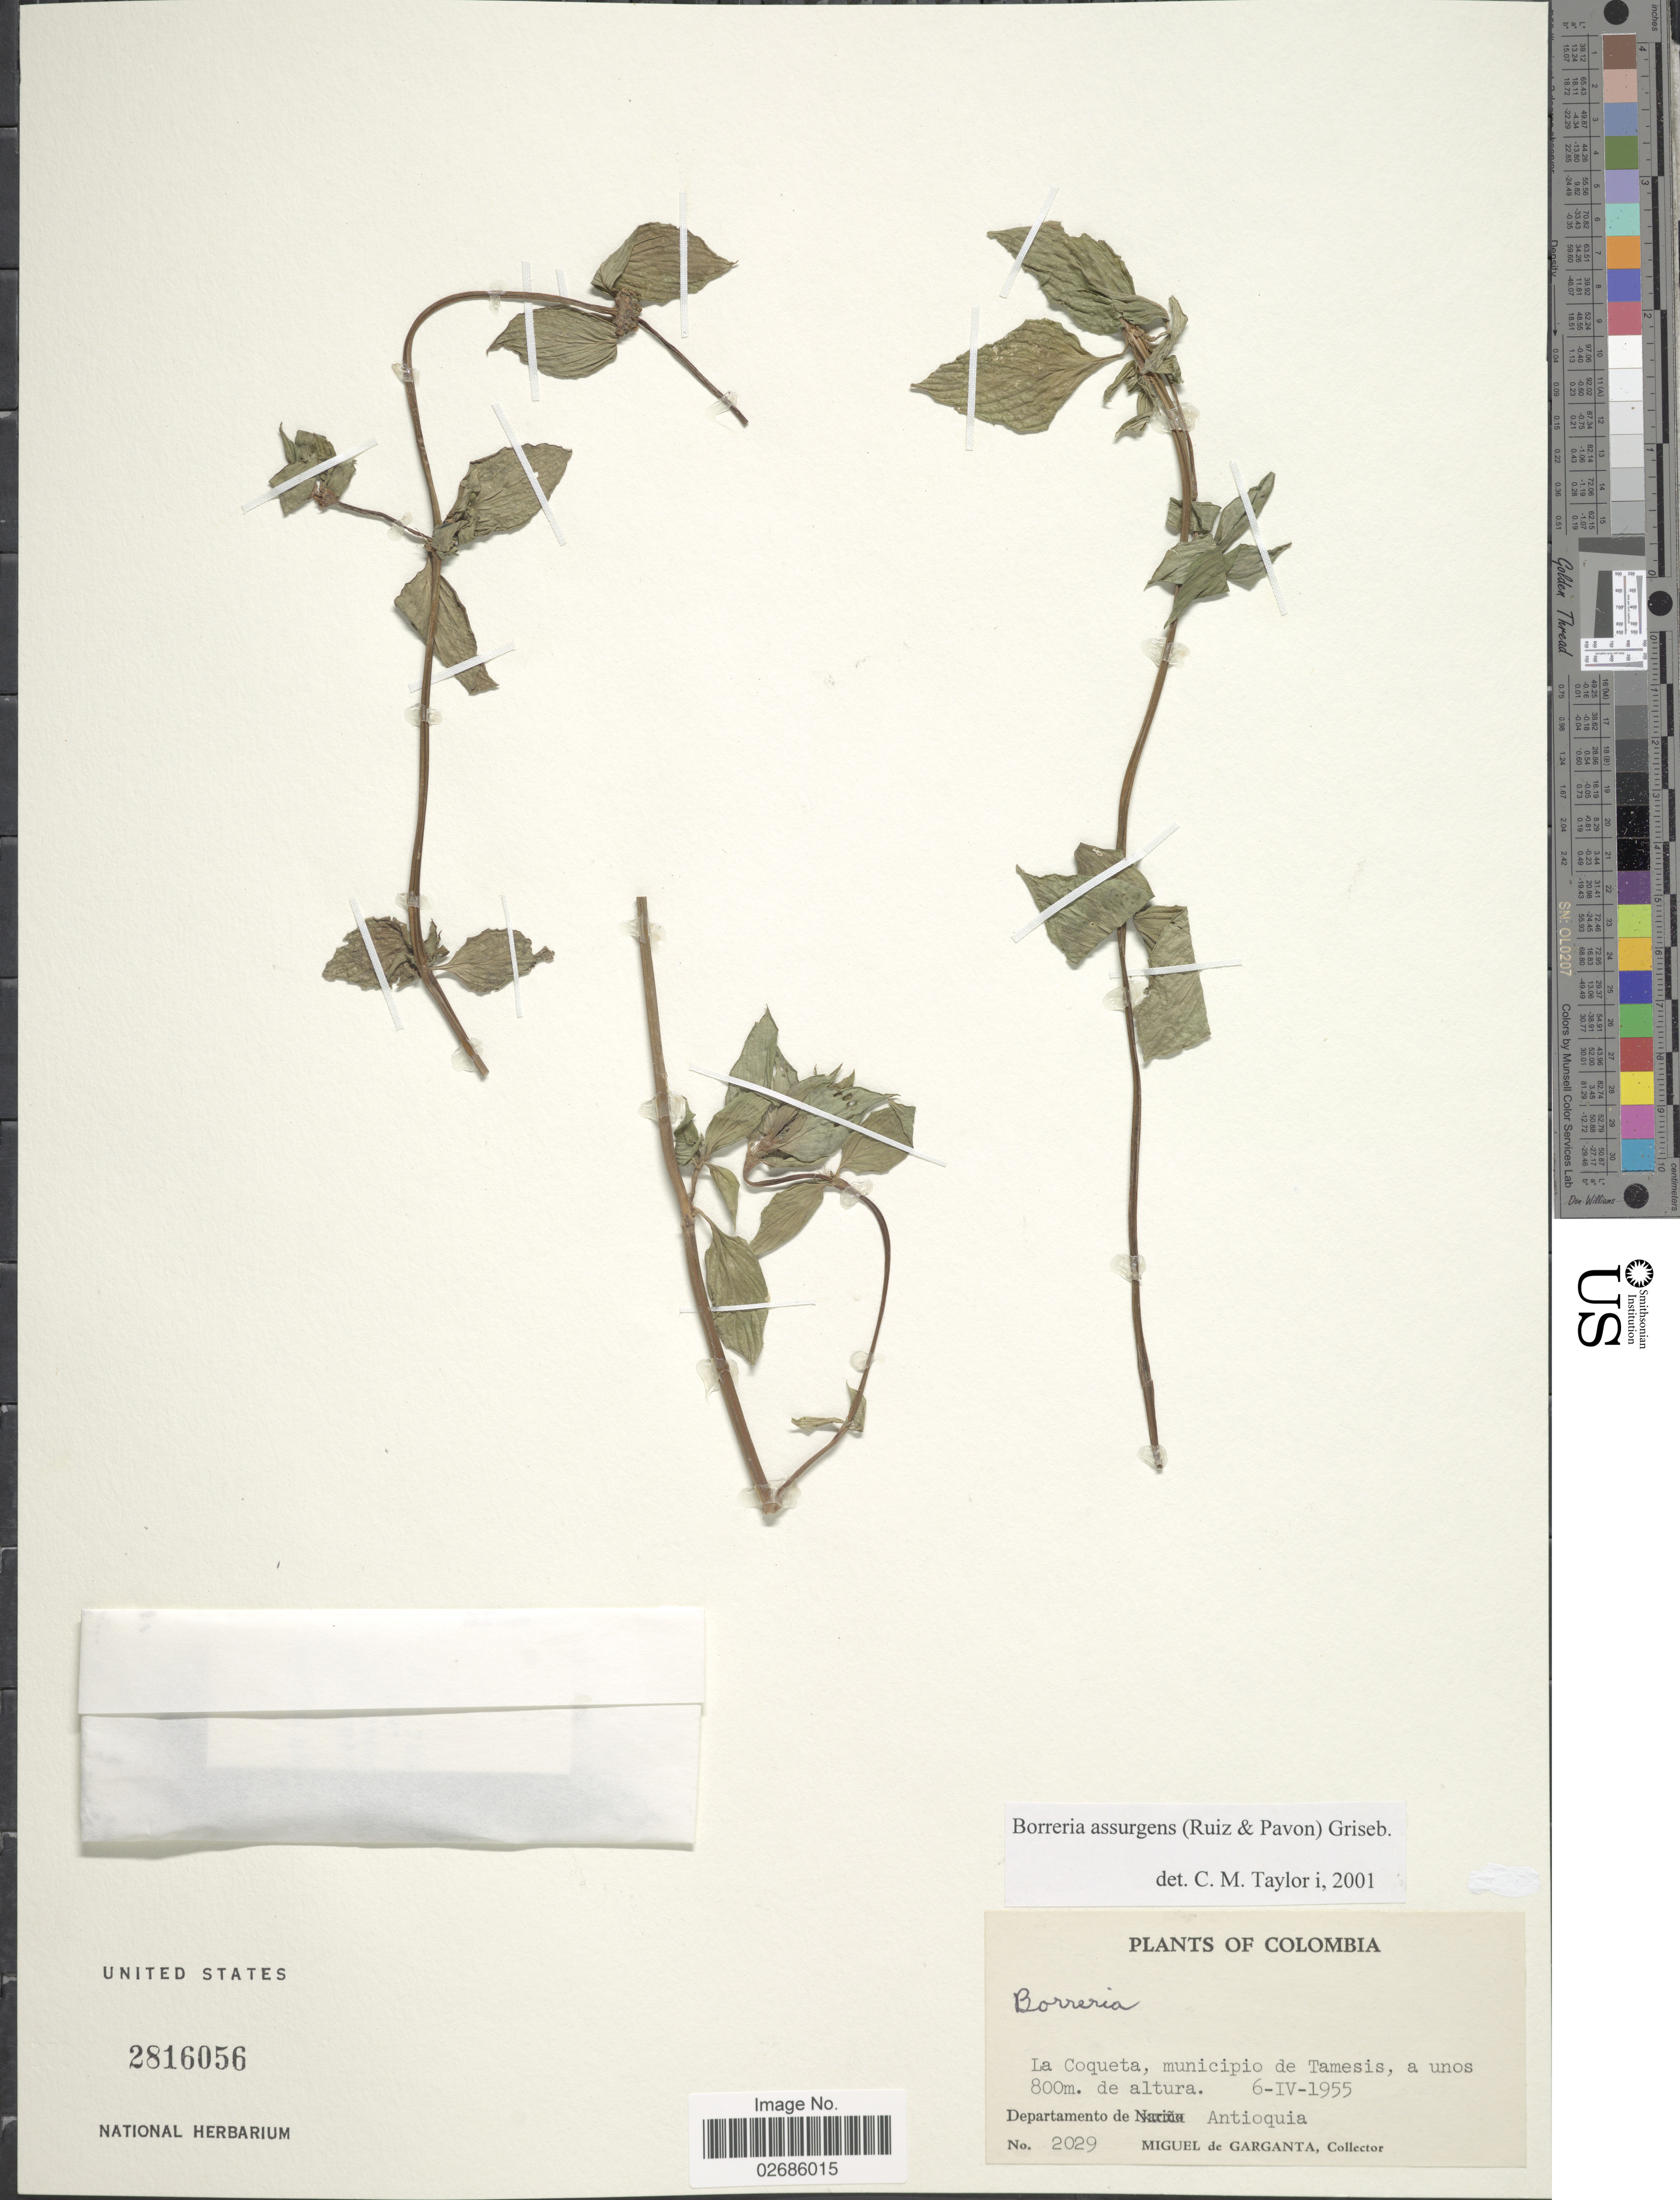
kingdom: Plantae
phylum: Tracheophyta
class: Magnoliopsida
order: Gentianales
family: Rubiaceae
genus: Borreria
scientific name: Borreria assurgens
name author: (Ruiz & Pav.) Griseb.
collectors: M. Garganta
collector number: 2029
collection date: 1955-04-06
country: Colombia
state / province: Antioquia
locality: La Coqueta, municipio de Tamesis, Departamento de Antioquia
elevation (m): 800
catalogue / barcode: US 2816056